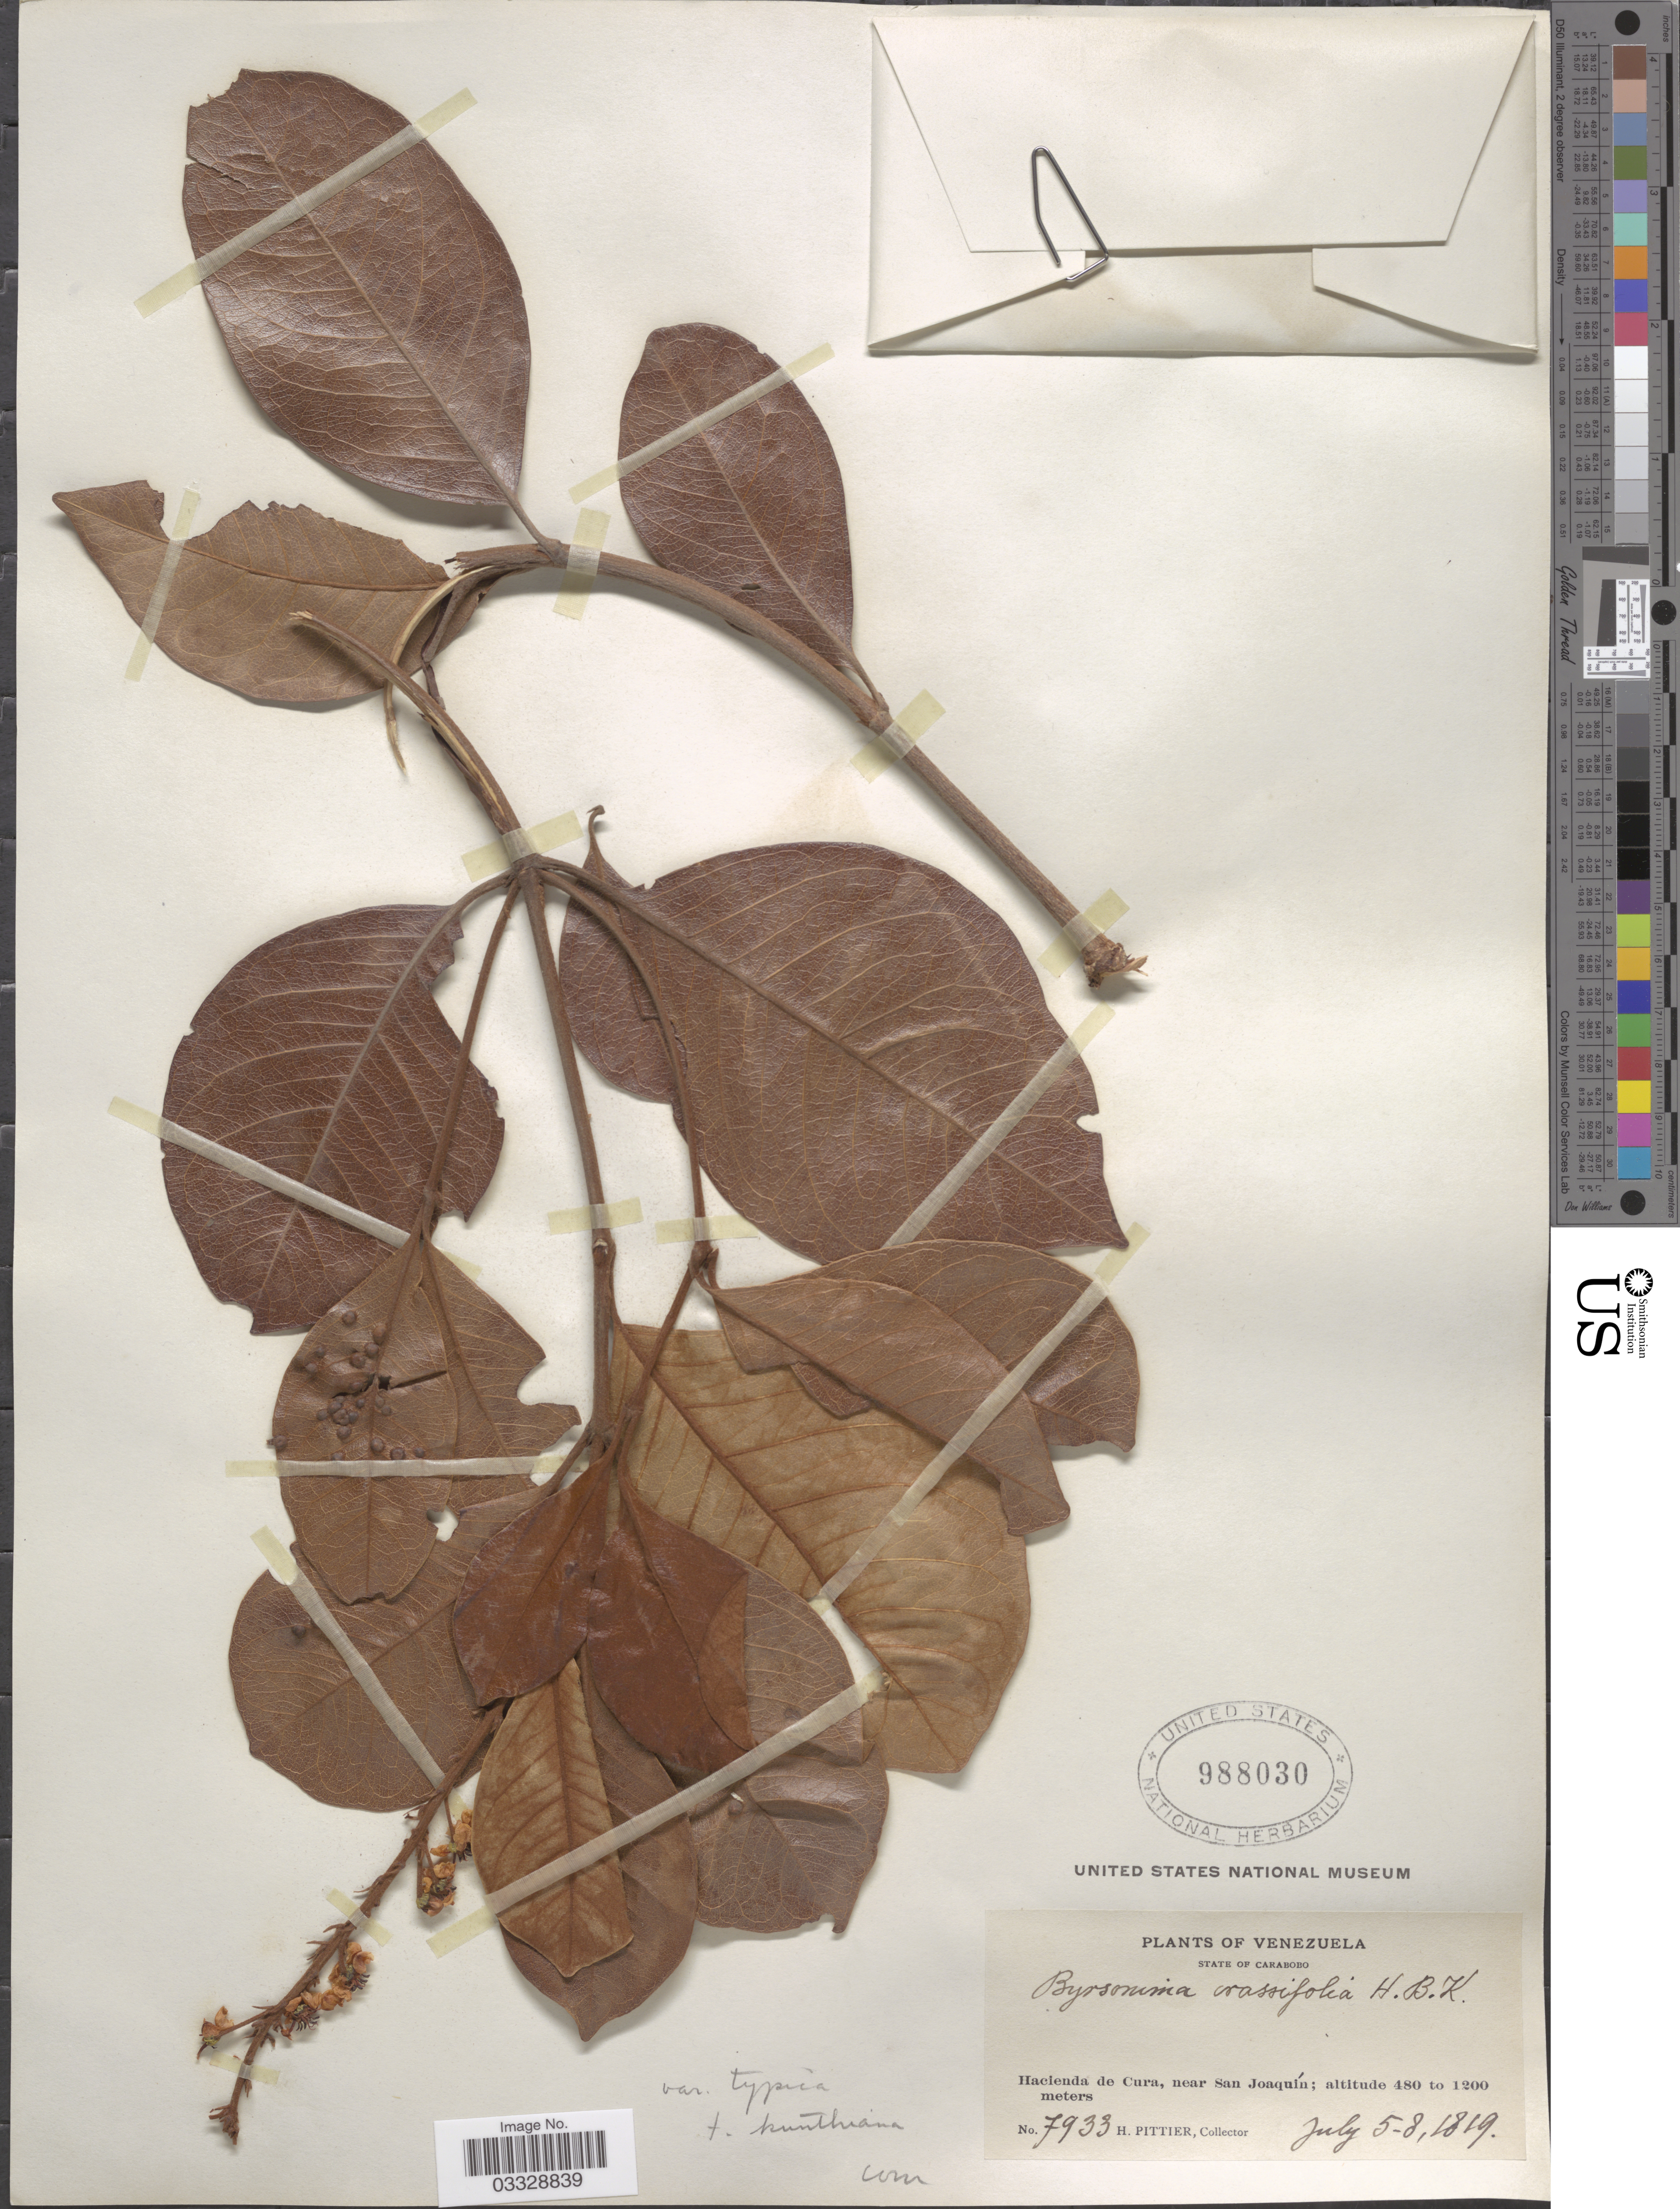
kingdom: Plantae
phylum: Tracheophyta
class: Magnoliopsida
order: Malpighiales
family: Malpighiaceae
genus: Byrsonima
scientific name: Byrsonima crassifolia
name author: (L.) Kunth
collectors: H. F. Pittier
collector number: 7933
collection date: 1819-07-05/1819-07-08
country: Venezuela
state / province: Carabobo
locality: Hacienda de Cura, near San Joaguín.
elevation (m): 480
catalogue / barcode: US 988030